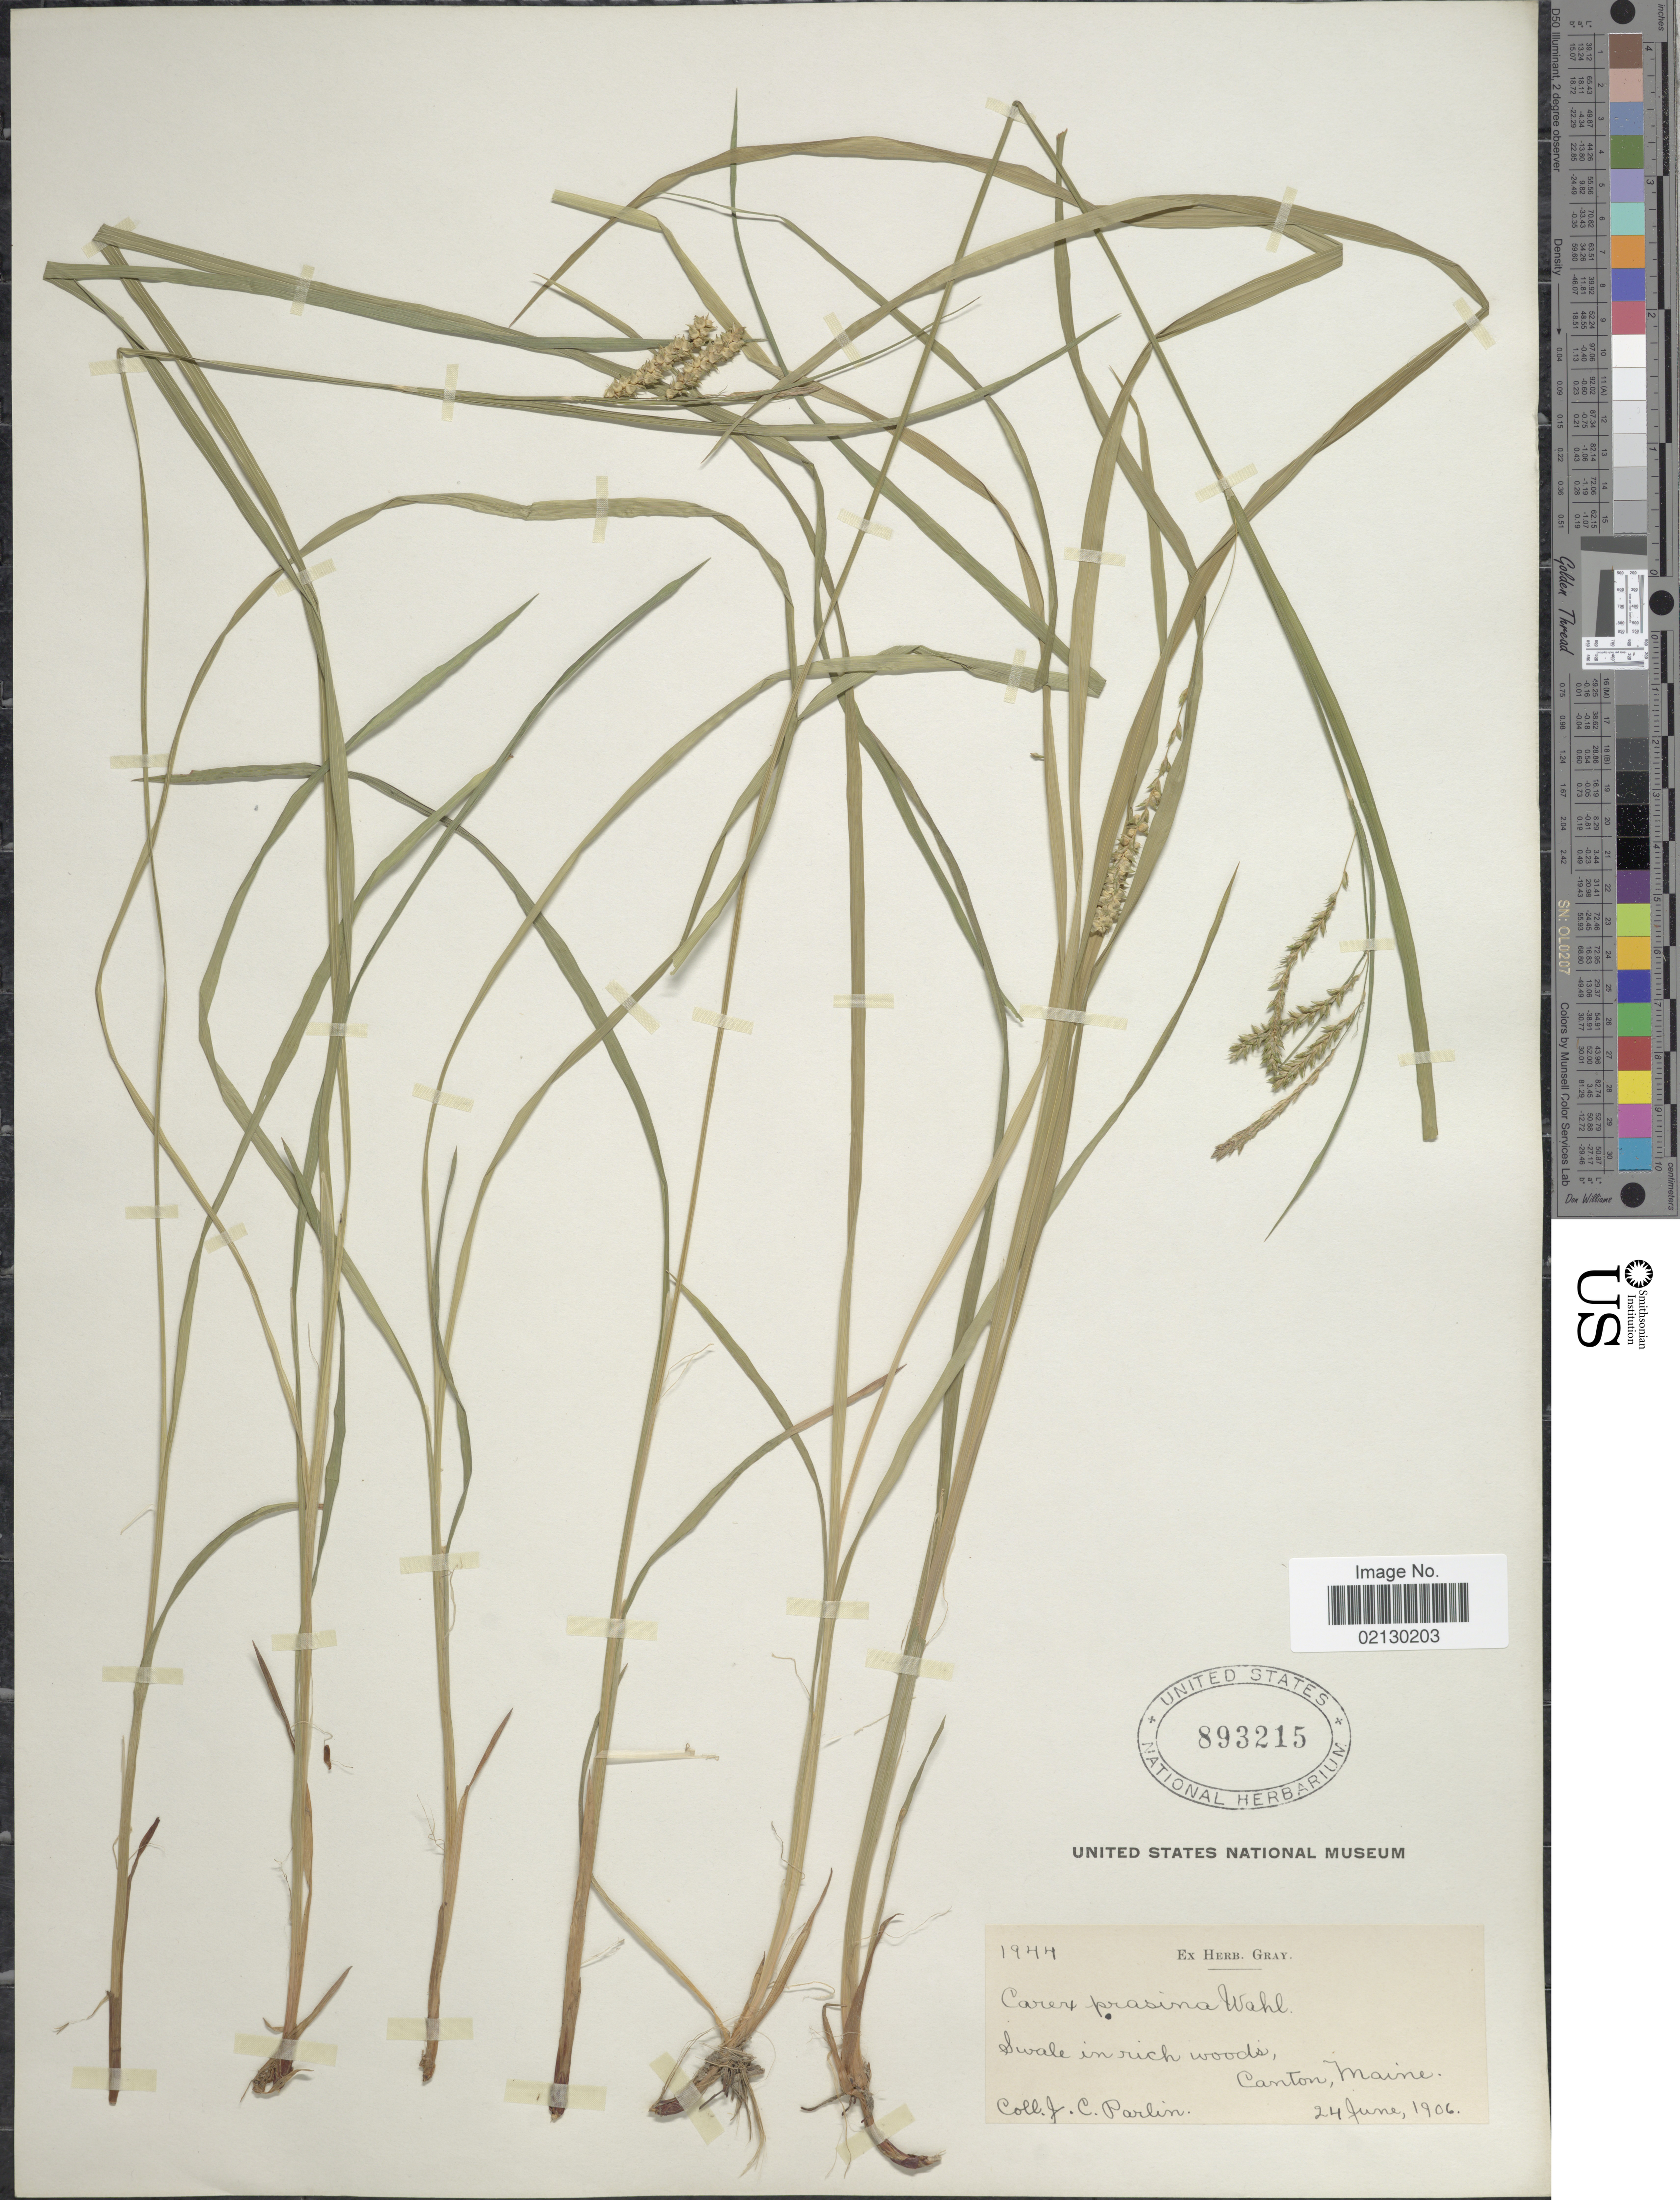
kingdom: Plantae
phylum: Tracheophyta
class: Liliopsida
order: Poales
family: Cyperaceae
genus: Carex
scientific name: Carex prasina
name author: Wahlenb.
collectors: J. Parlin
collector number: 1944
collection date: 1906-06-24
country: United States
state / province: Maine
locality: Canton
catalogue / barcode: US 893215